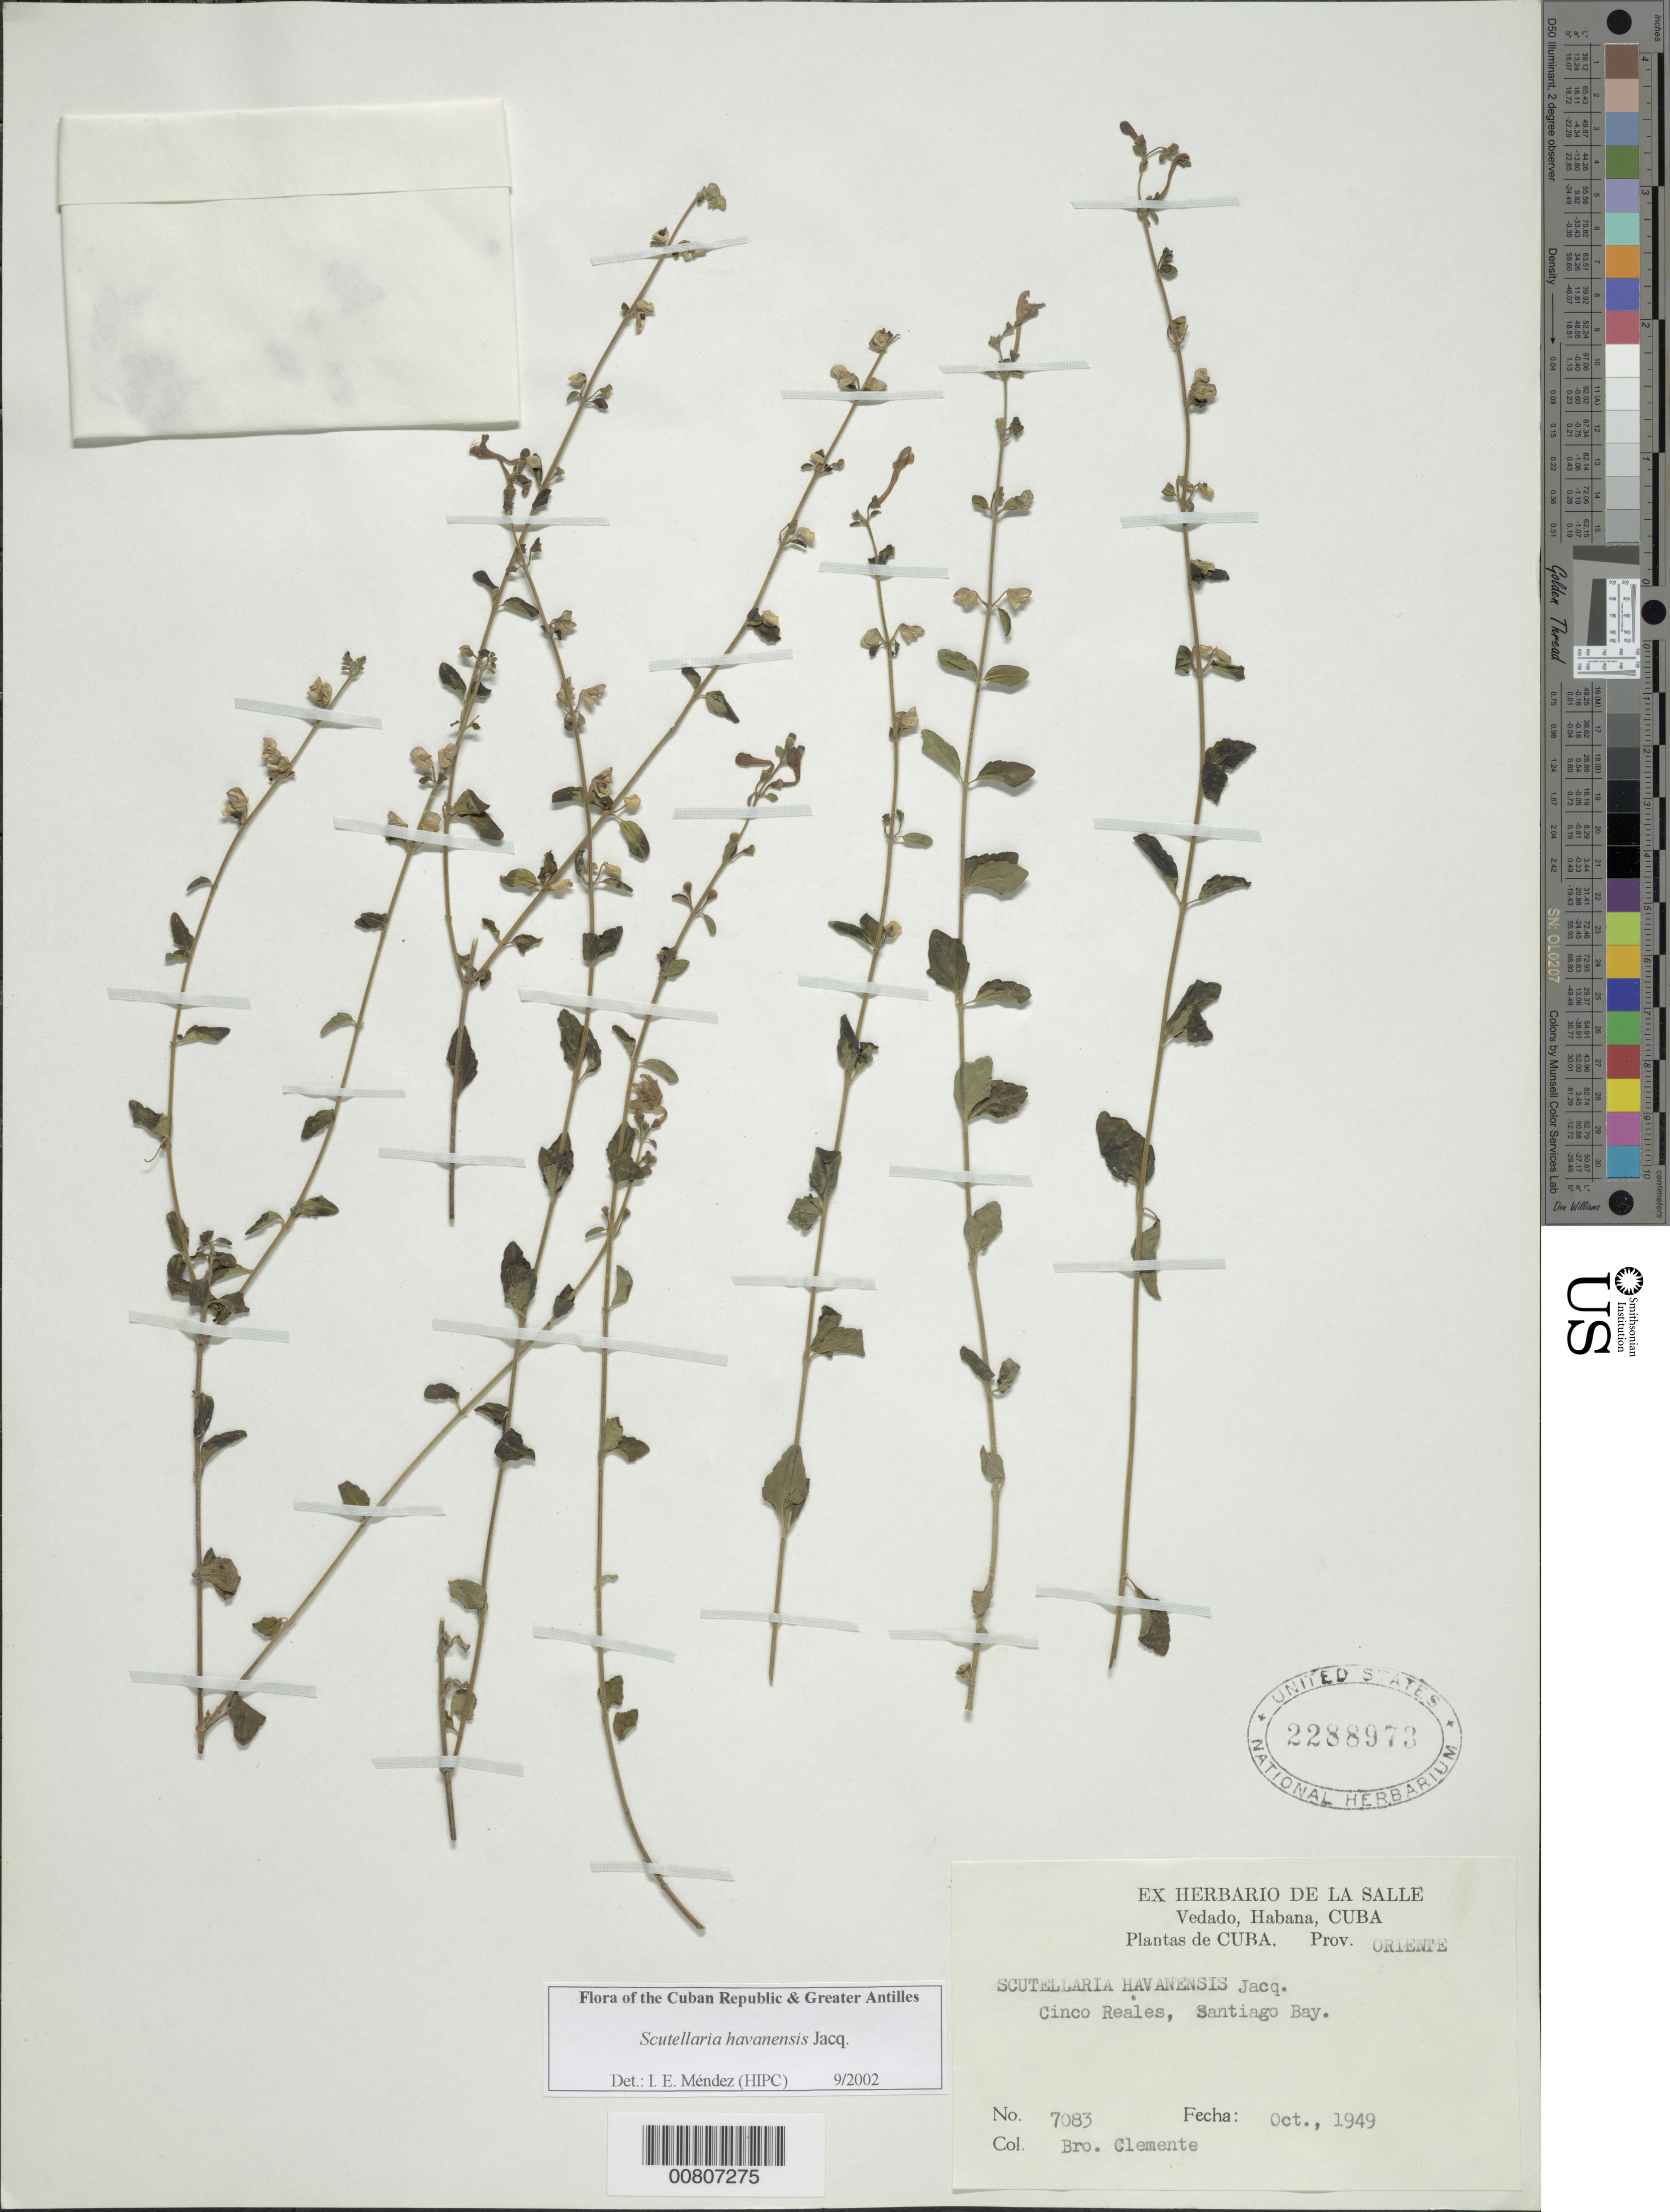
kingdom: Plantae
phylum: Tracheophyta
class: Magnoliopsida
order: Lamiales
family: Lamiaceae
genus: Scutellaria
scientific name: Scutellaria havanensis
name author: Jacq.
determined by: Méndez, Isidro E., (HIPC)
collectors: Bro. Clemente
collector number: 7083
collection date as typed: Oct 1949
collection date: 1949-10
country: Cuba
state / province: Santiago de Cuba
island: Cuba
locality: Cinco Reales, Santiago Bay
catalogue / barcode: US 2288973